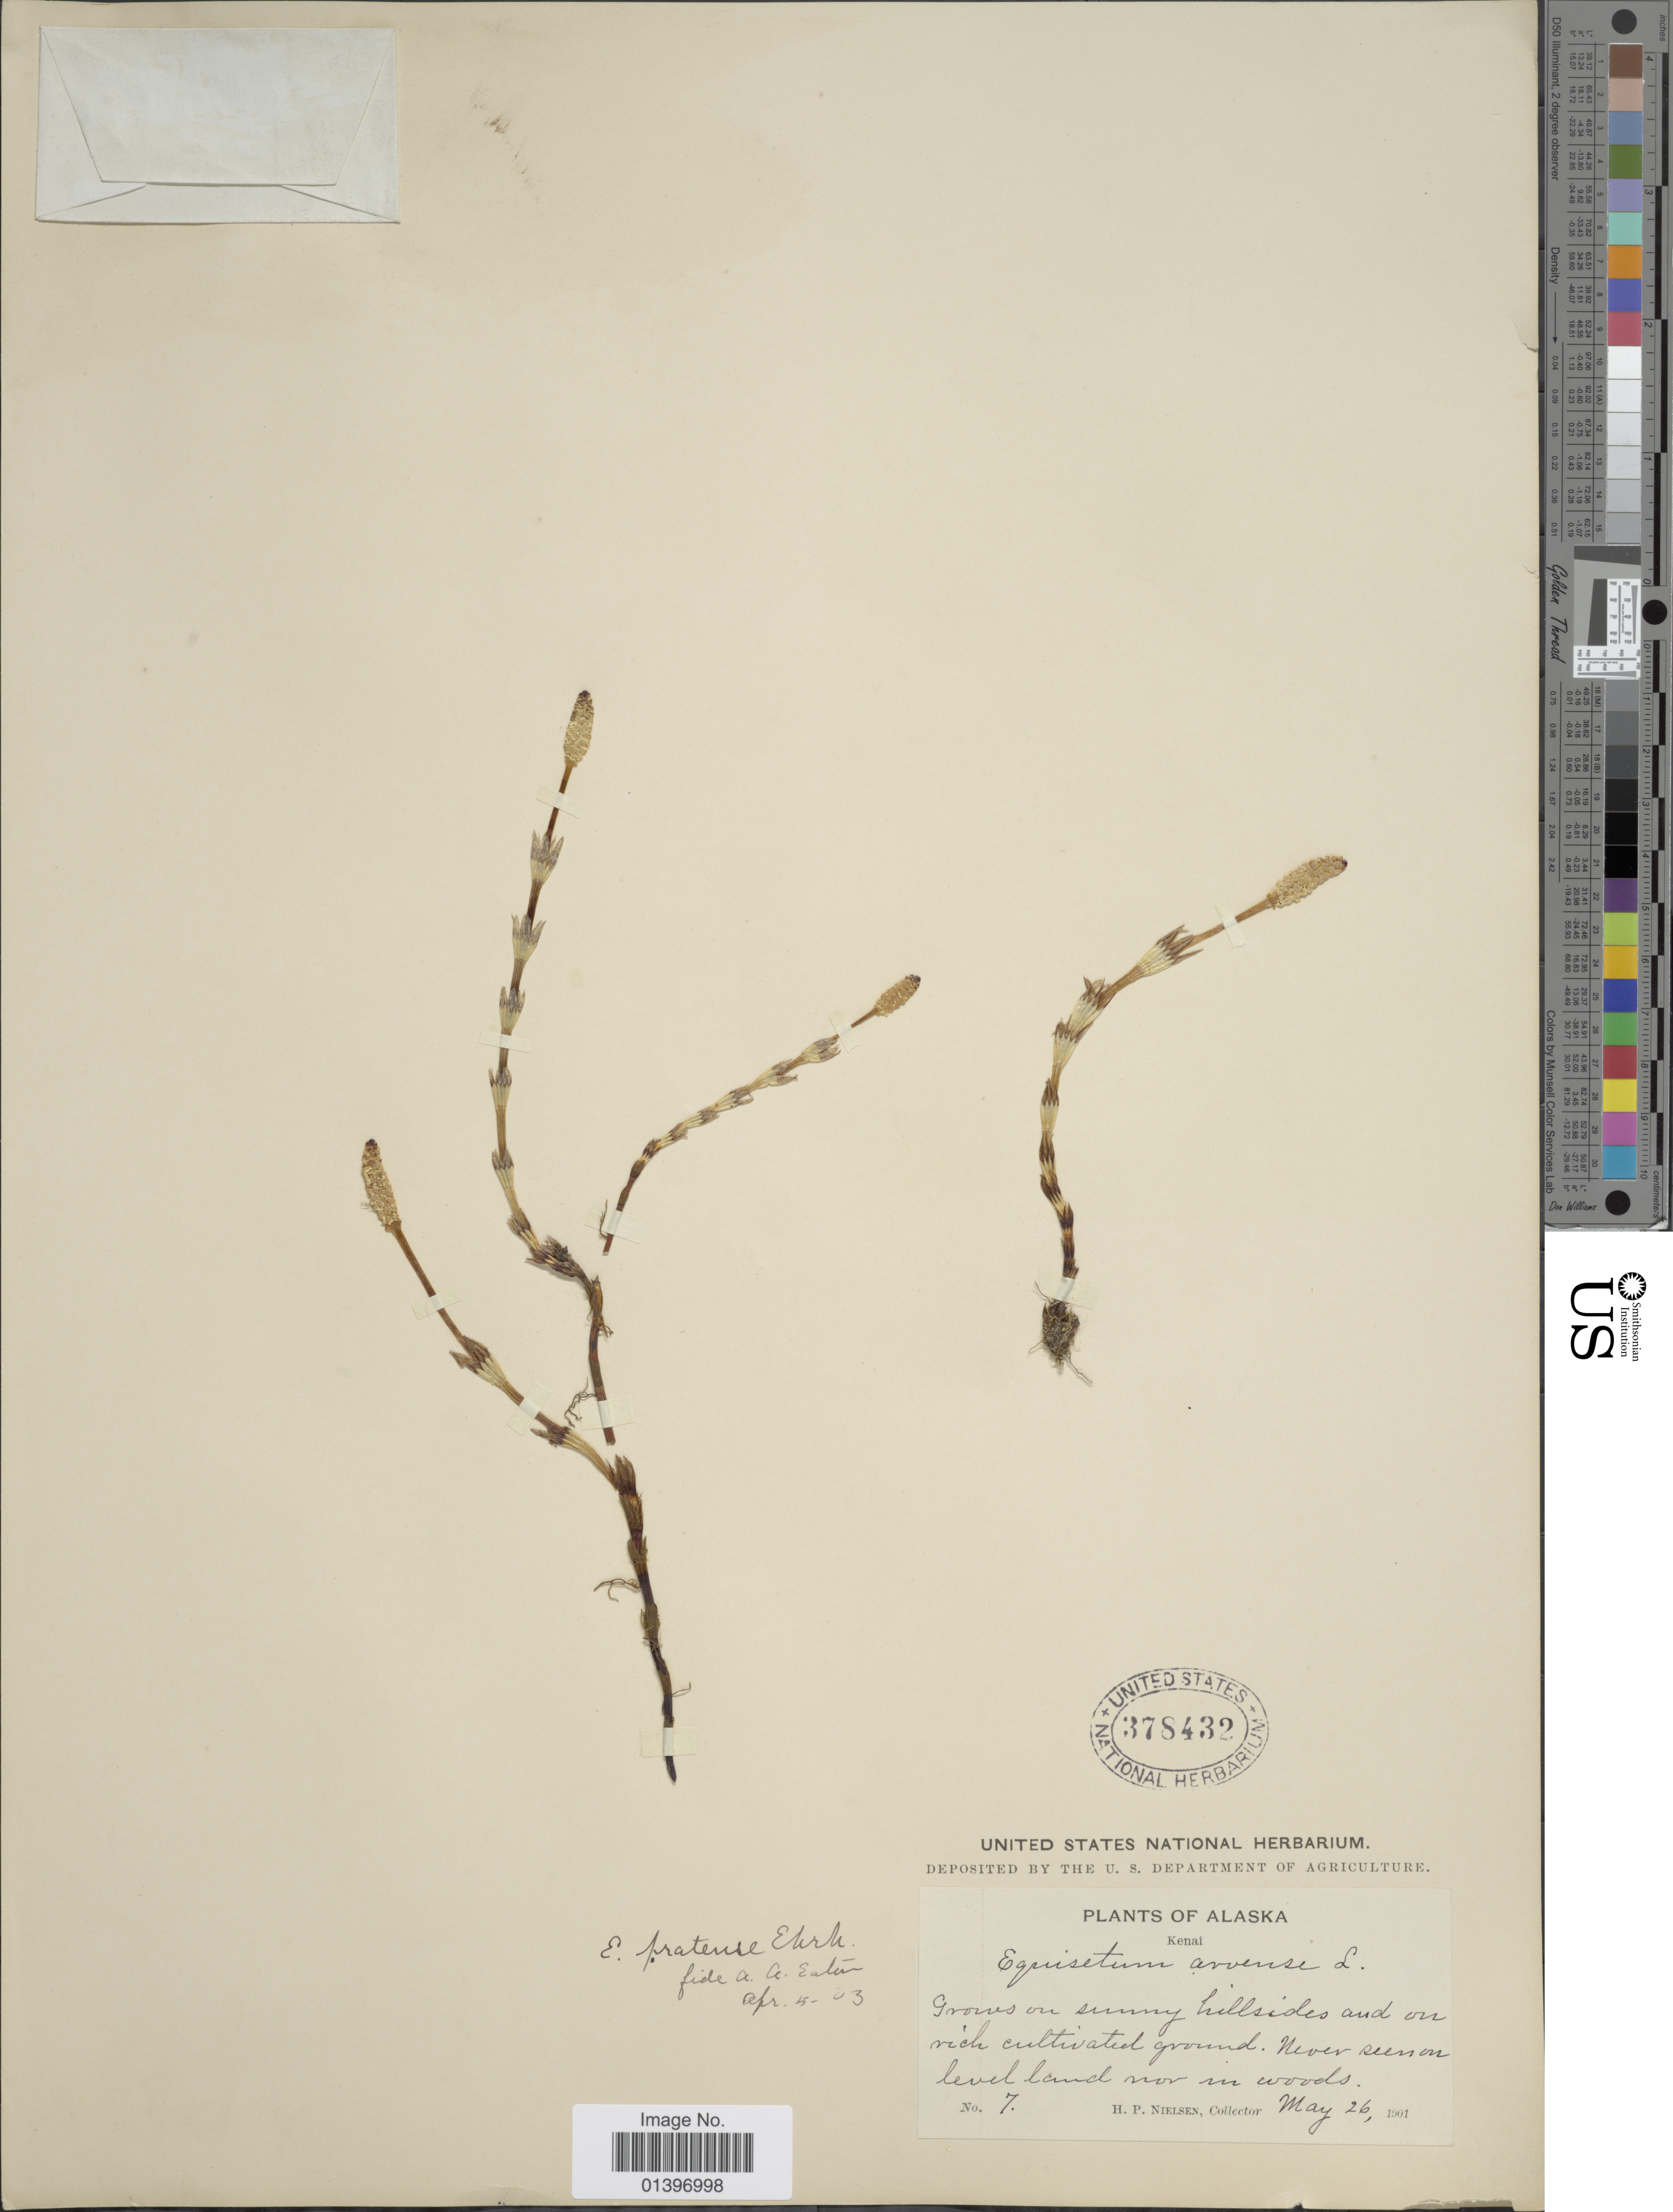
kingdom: Plantae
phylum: Tracheophyta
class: Polypodiopsida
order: Equisetales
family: Equisetaceae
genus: Equisetum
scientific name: Equisetum pratense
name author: Ehrh.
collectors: H. P. Nielsen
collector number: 7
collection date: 1901-05-26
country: United States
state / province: Alaska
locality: Kenai, grows on sunny hillsides and on rich cultivated ground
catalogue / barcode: US 378432